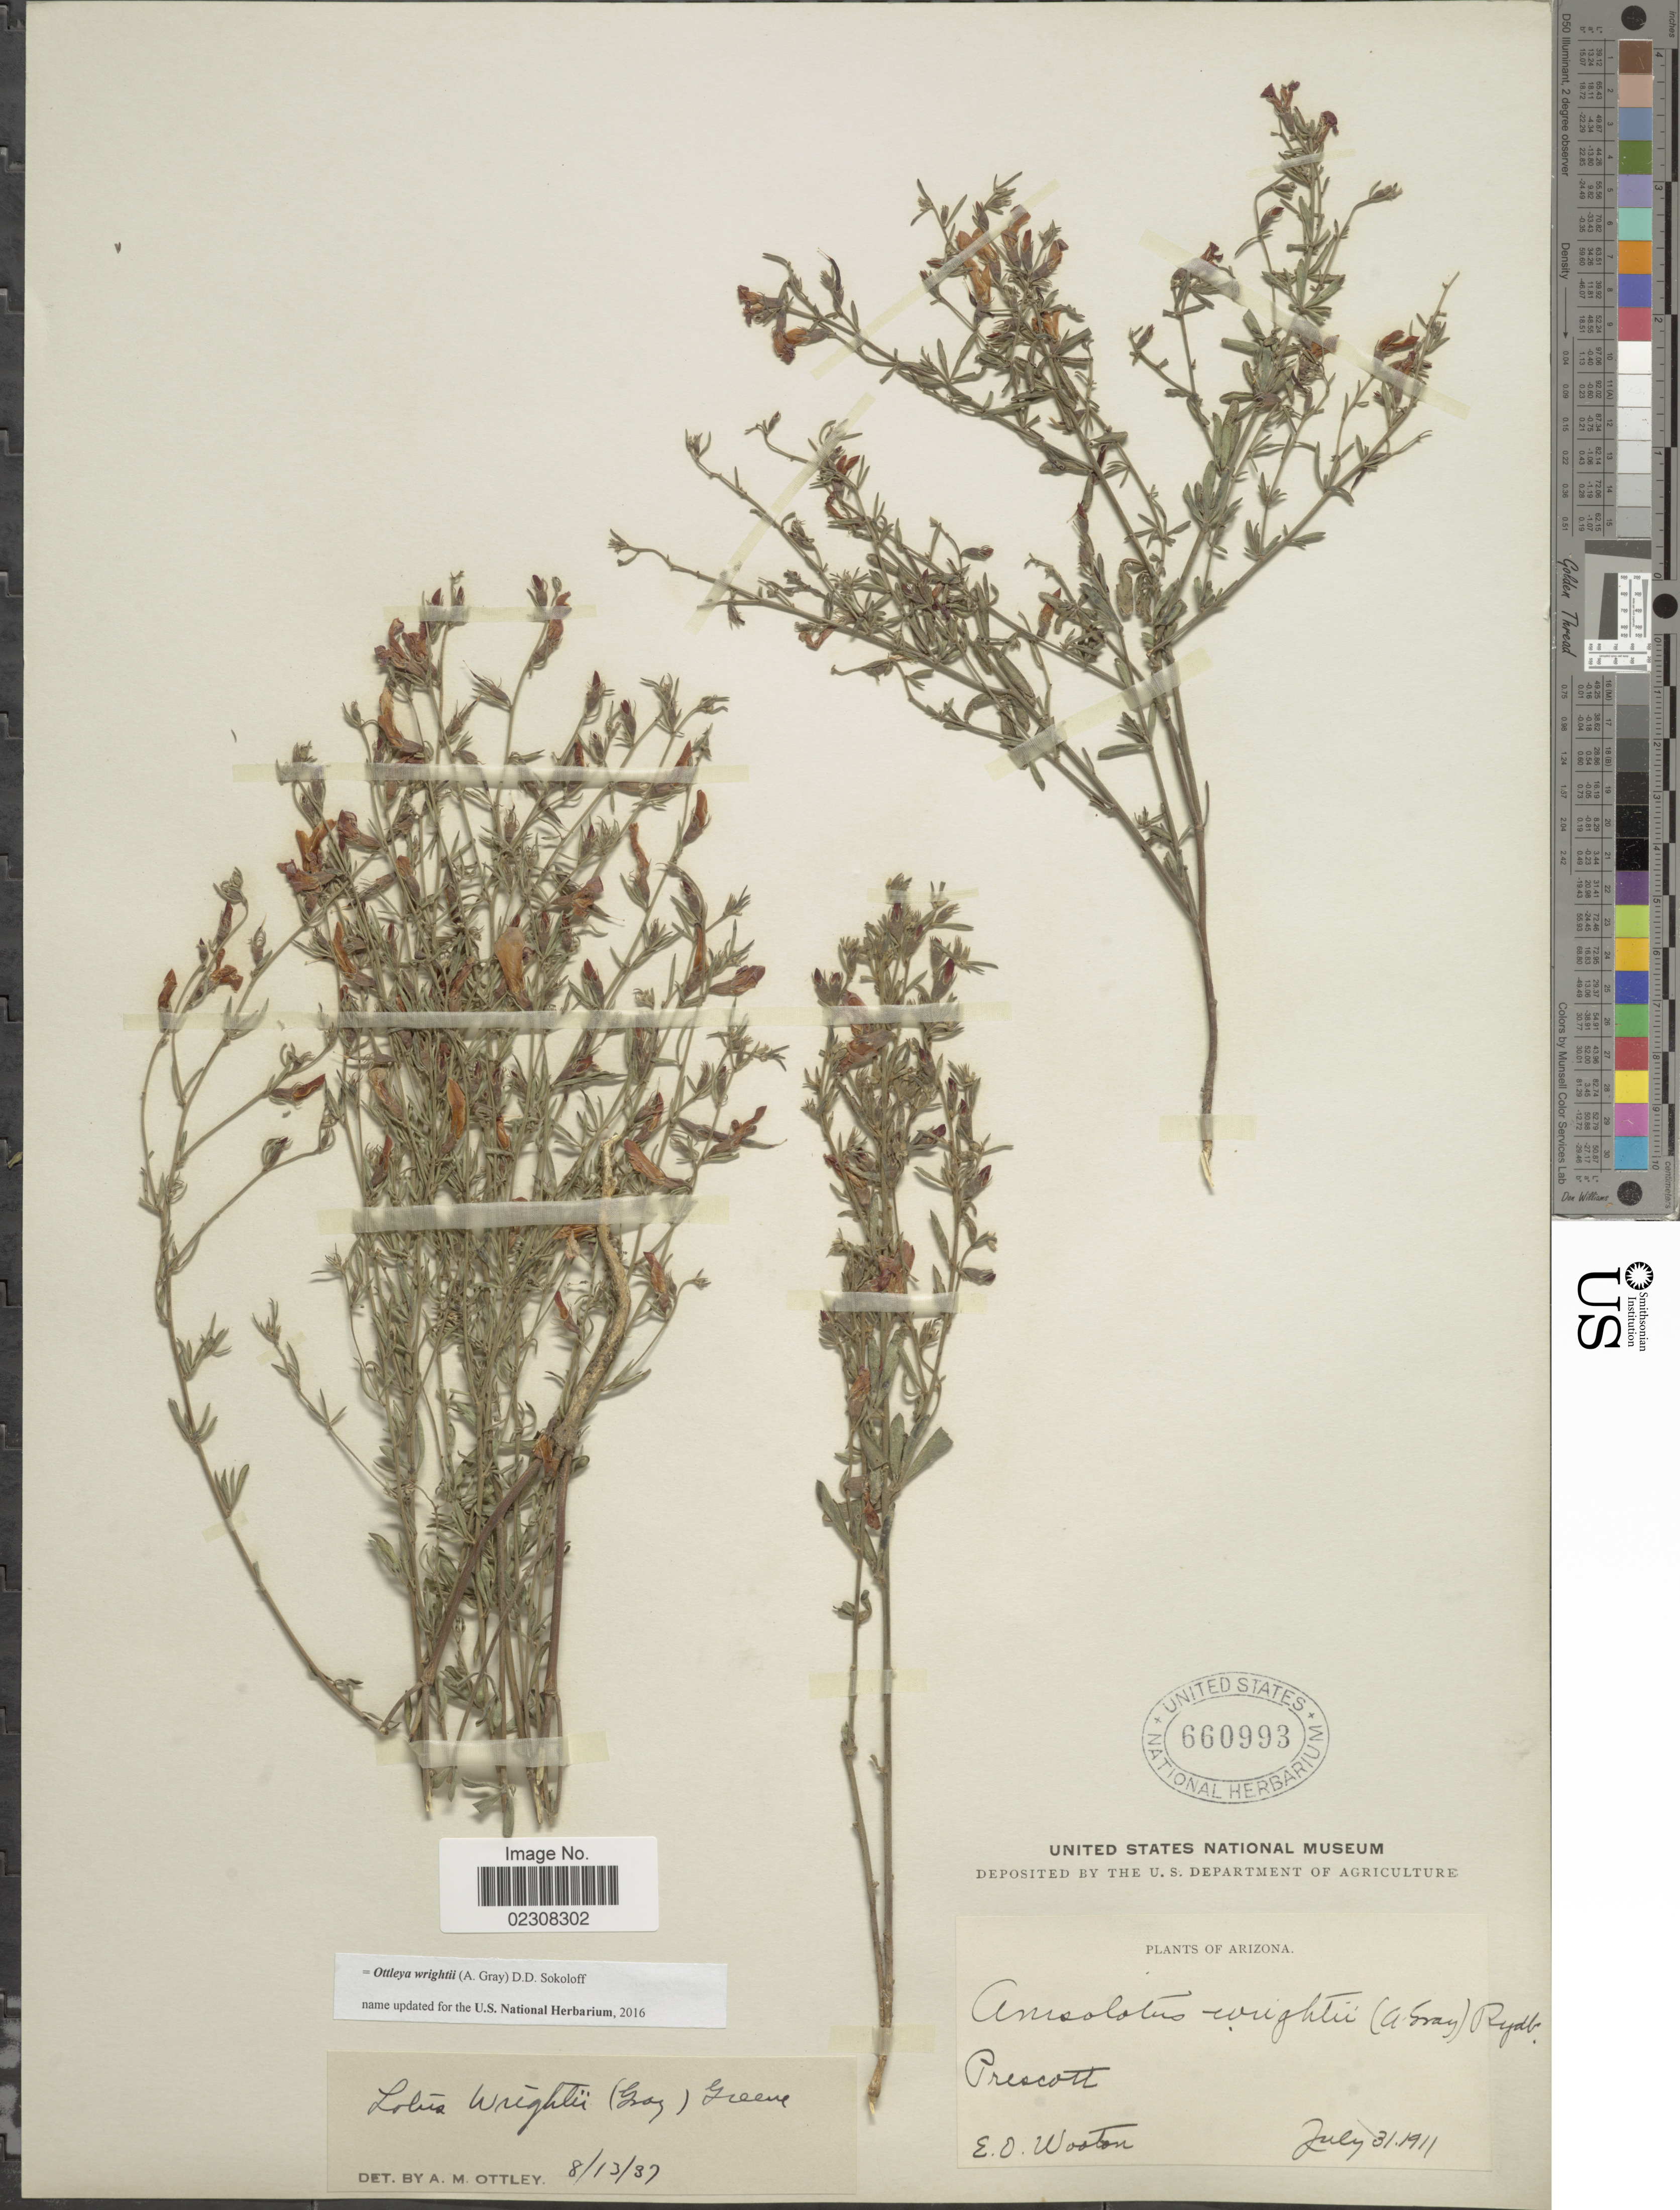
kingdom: Plantae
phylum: Tracheophyta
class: Magnoliopsida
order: Fabales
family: Fabaceae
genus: Ottleya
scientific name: Ottleya wrightii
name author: (A. Gray) D.D. Sokoloff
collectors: E. O. Wooton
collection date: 1911-07-31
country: United States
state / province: Arizona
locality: Prescott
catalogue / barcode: US 660993